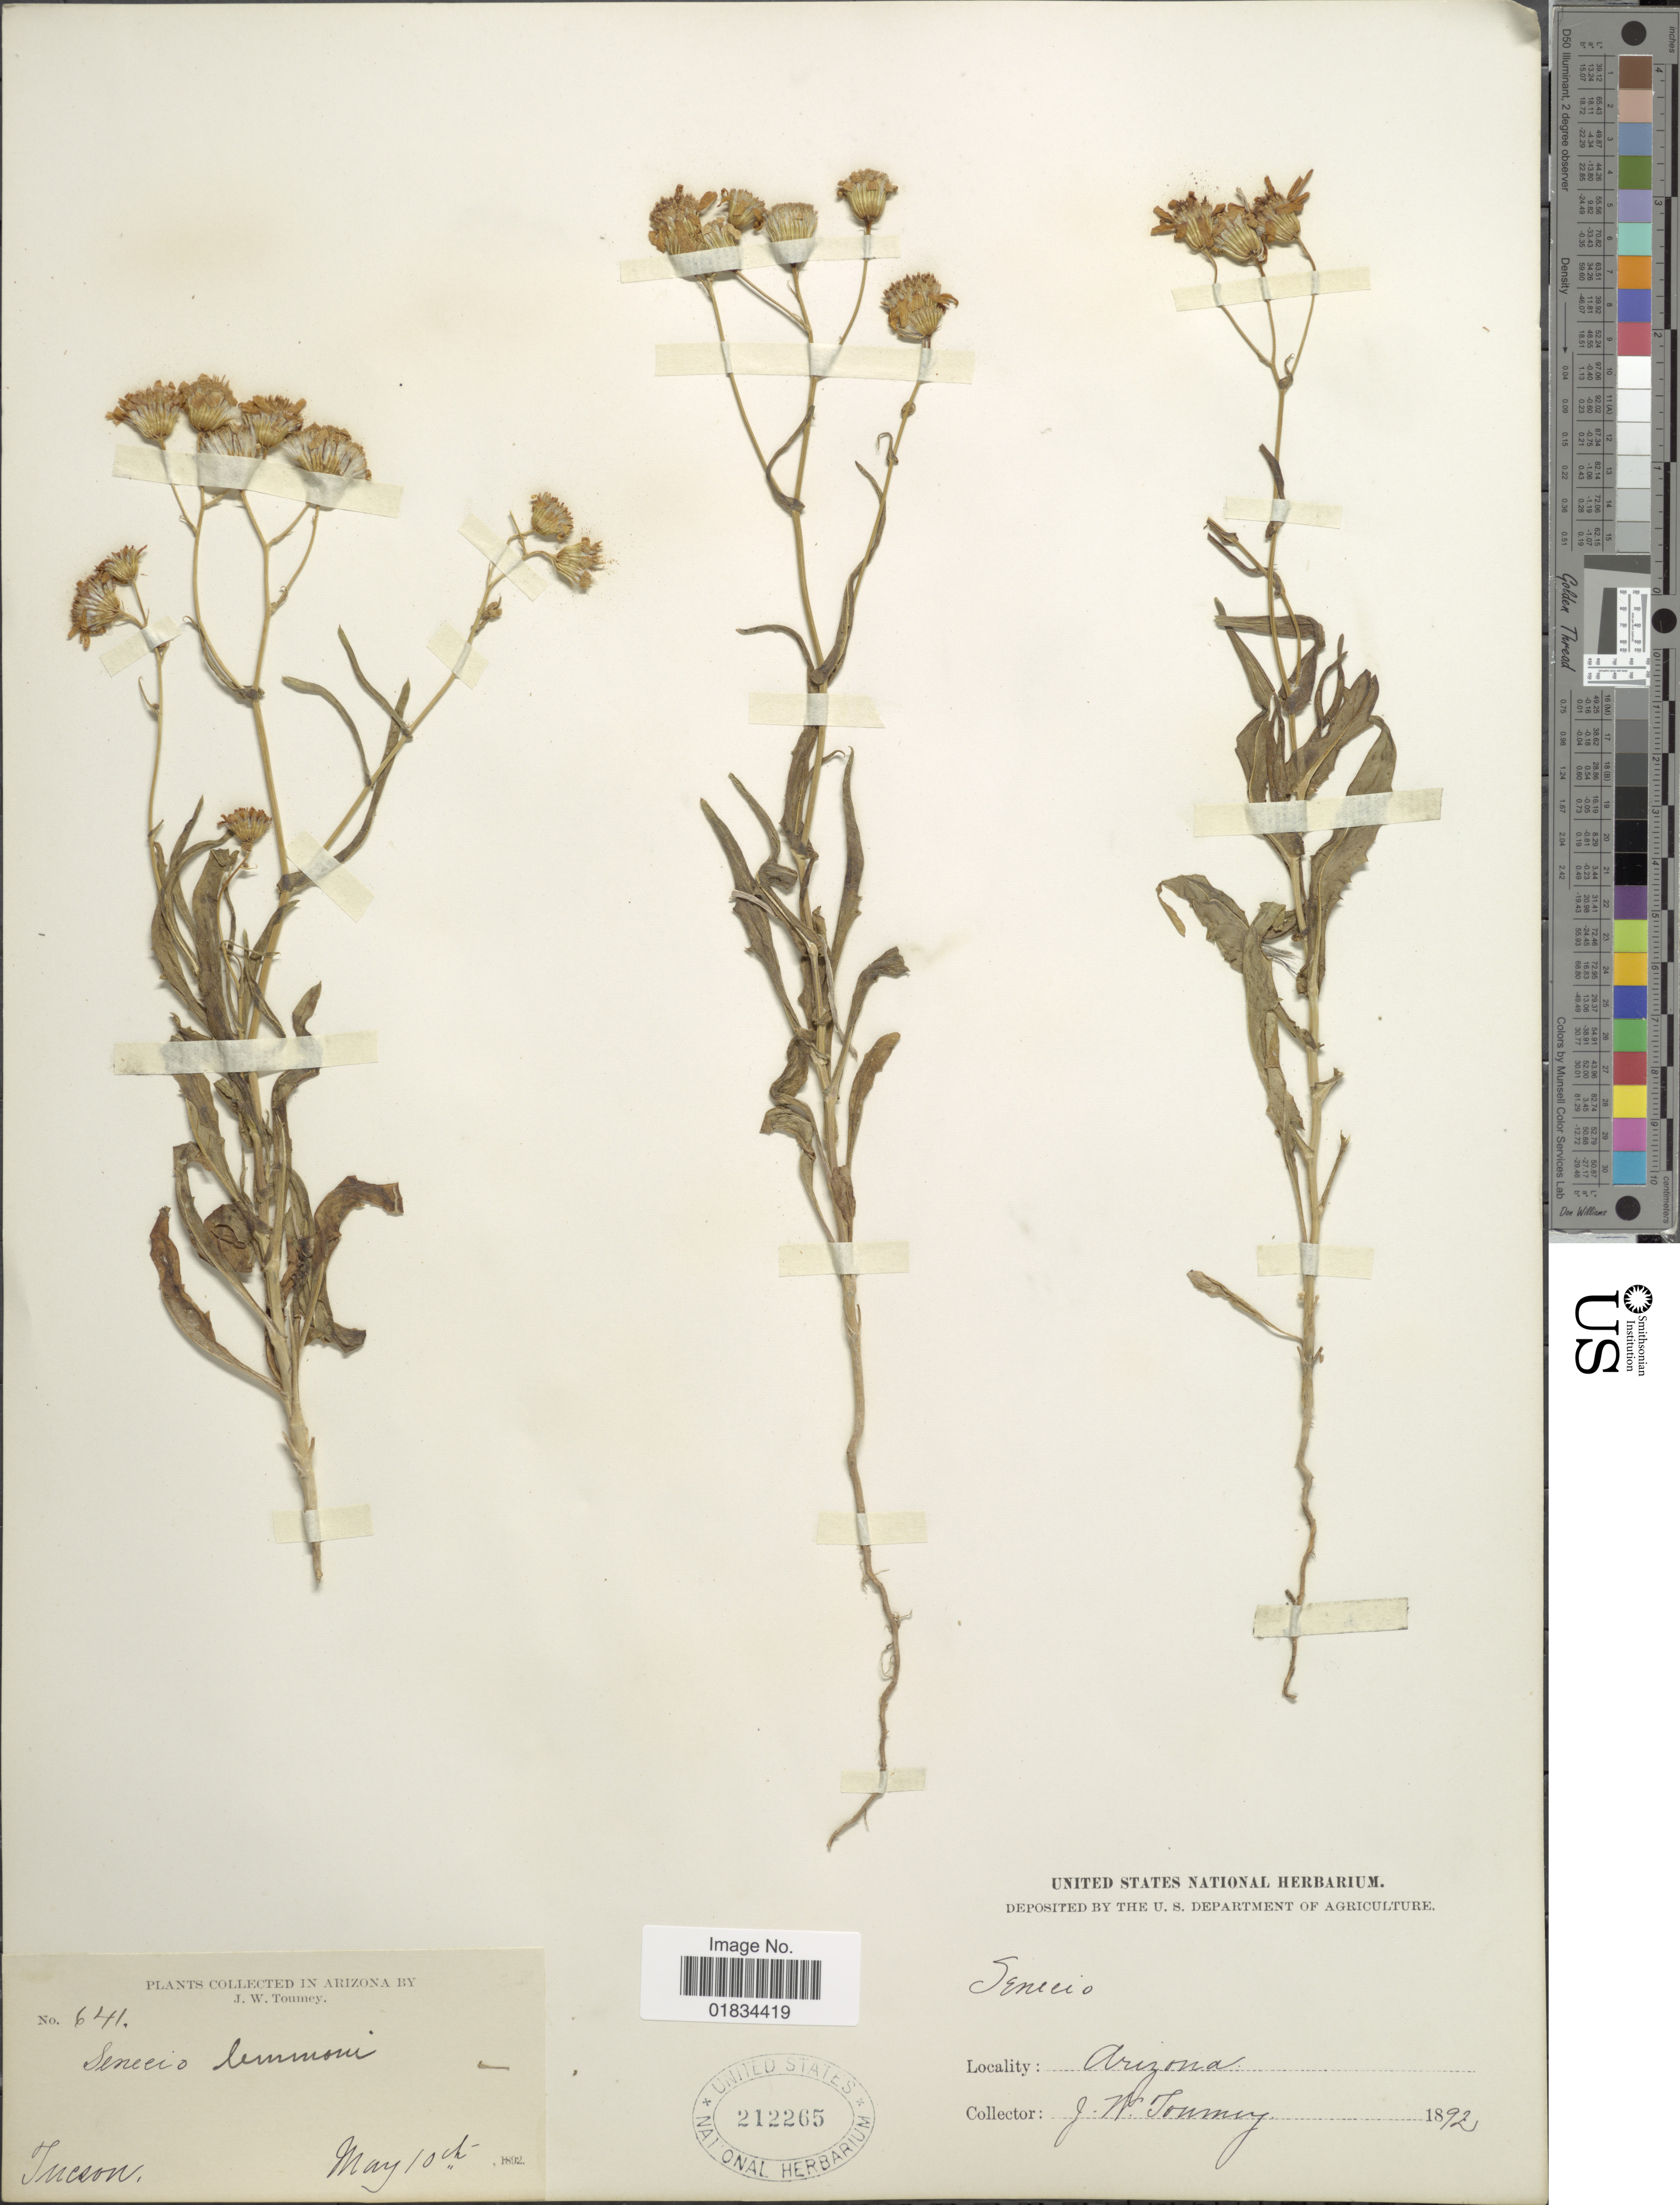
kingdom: Plantae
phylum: Tracheophyta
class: Magnoliopsida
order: Asterales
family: Asteraceae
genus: Senecio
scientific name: Senecio lemmonii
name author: A. Gray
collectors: J. W. Toumey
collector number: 641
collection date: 1892-05-10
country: United States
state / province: Arizona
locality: Tucson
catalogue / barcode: US 212265